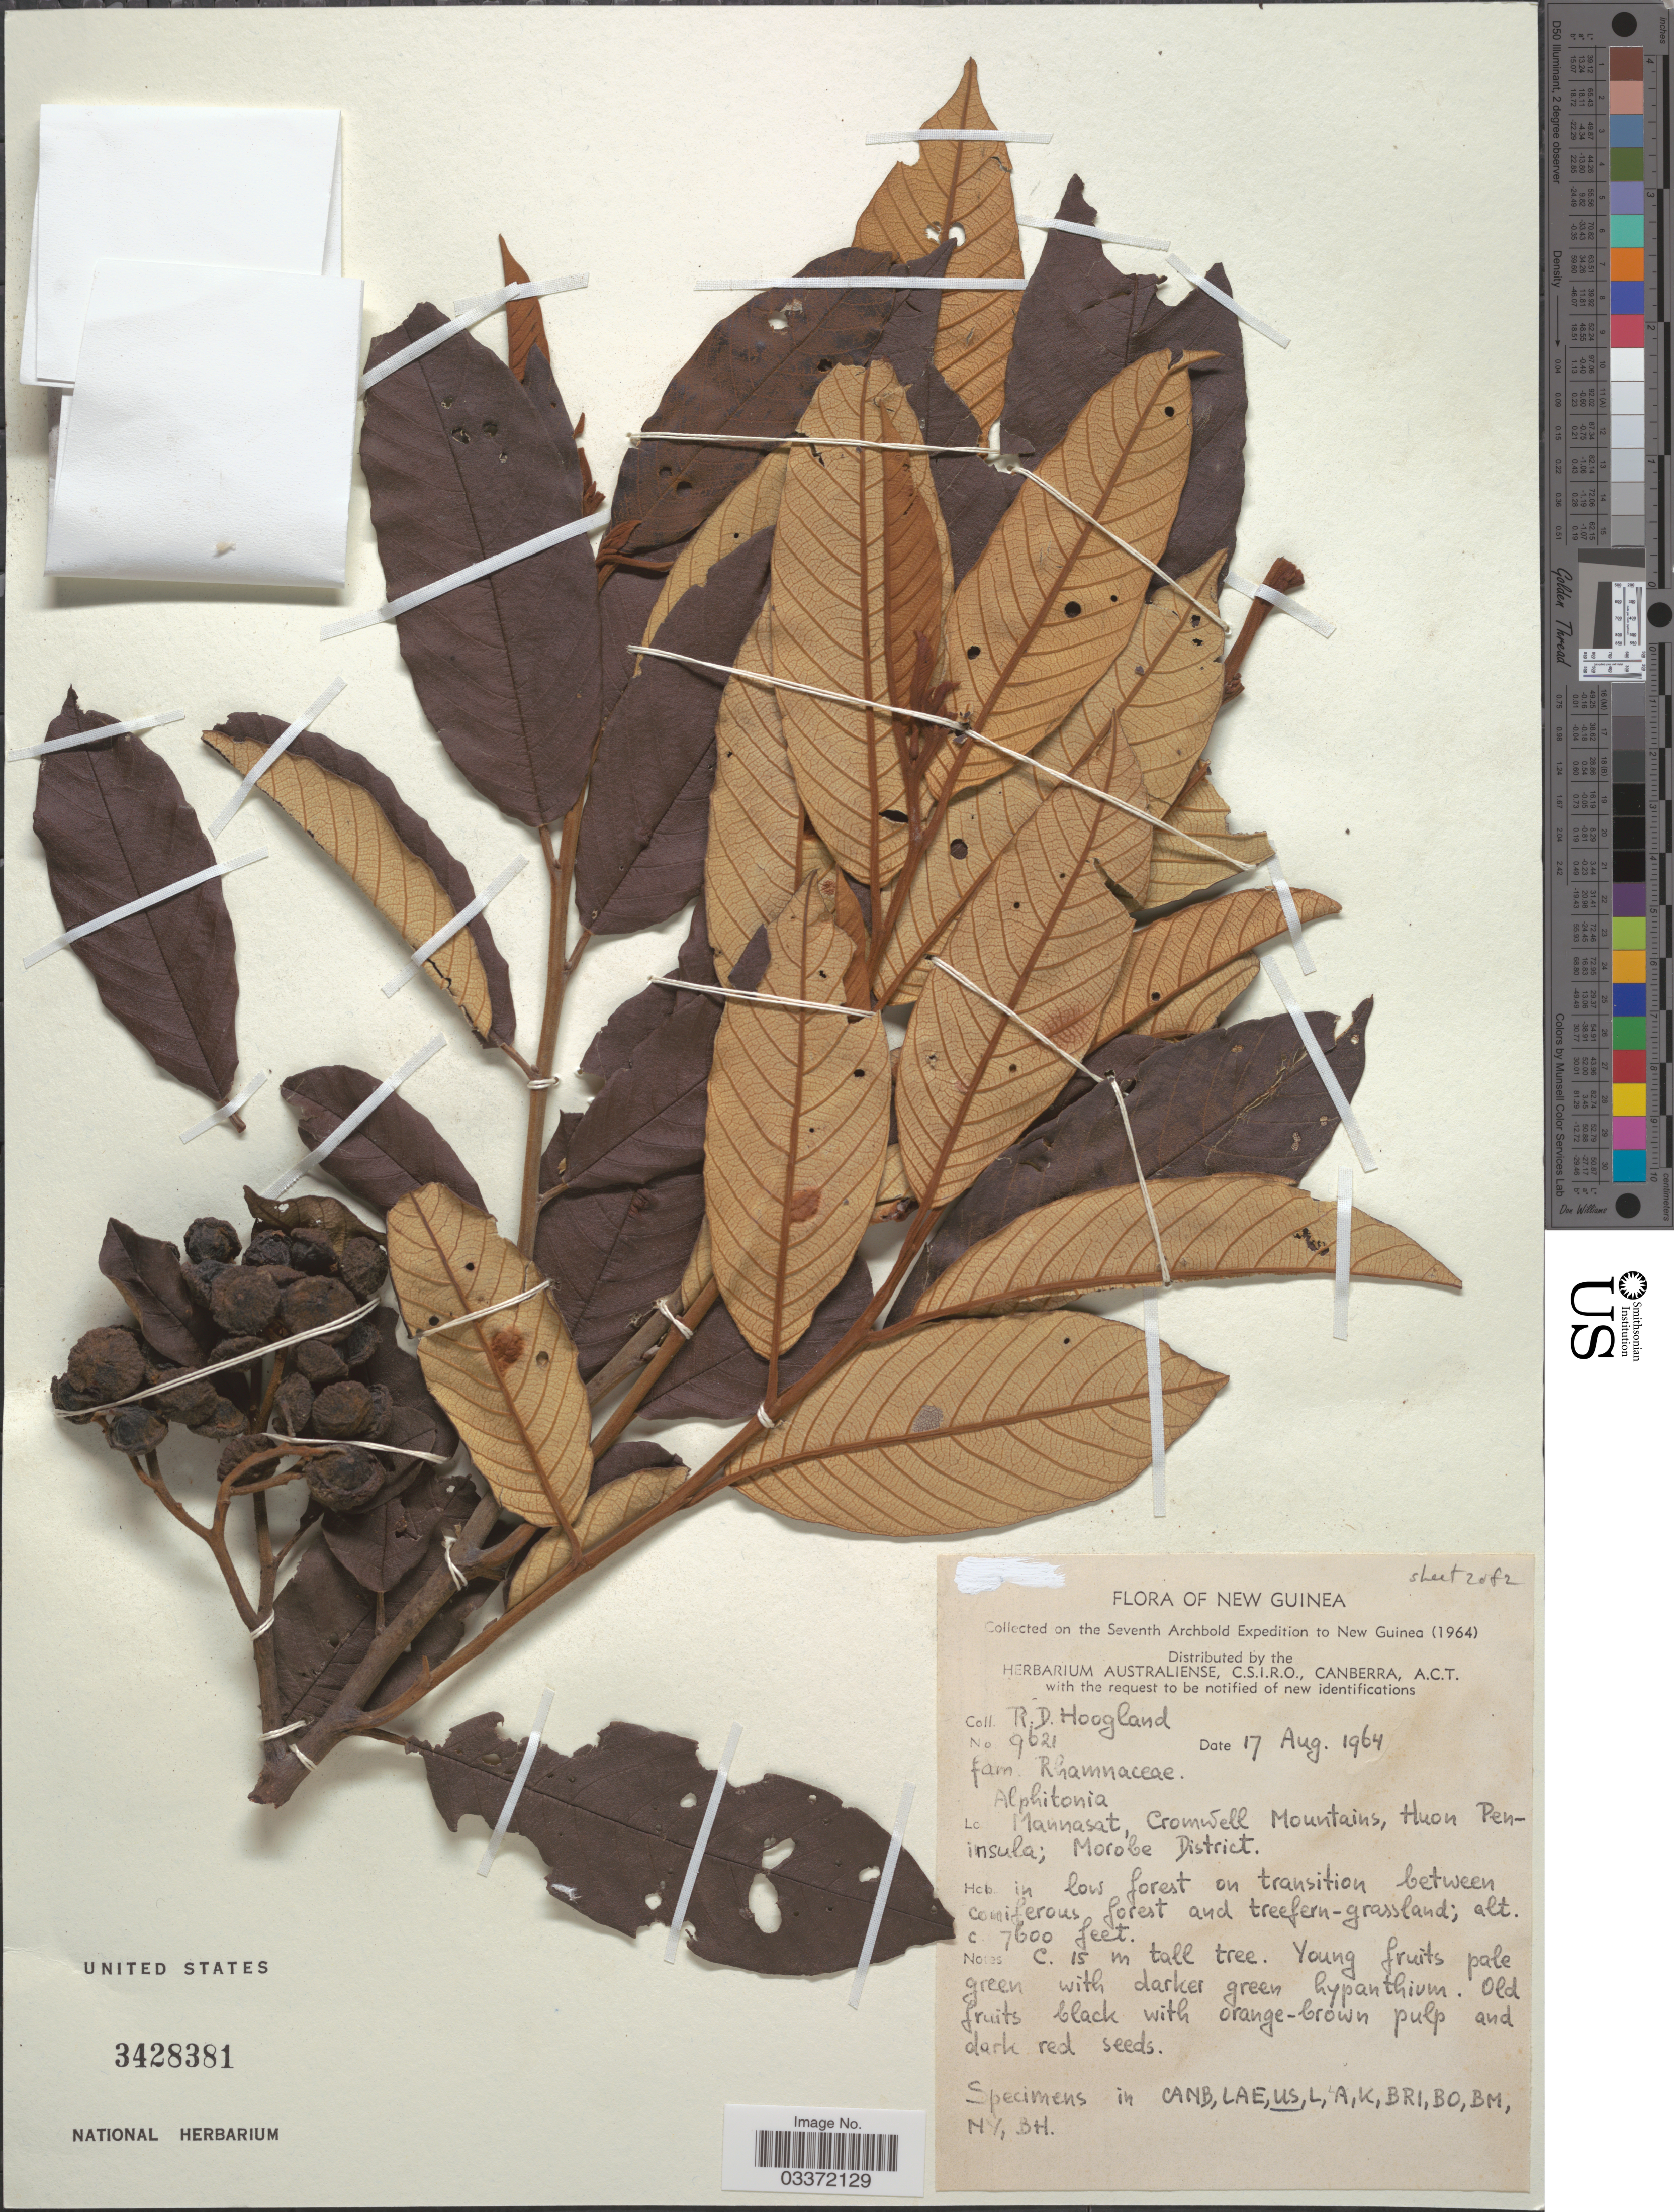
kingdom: Plantae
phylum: Tracheophyta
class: Magnoliopsida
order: Rosales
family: Rhamnaceae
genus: Alphitonia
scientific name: Alphitonia sp.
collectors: R. D. Hoogland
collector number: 9621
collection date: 1964-08-17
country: Papua New Guinea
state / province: Morobe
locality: New Guinea, Mannasat, Cromwell Mountains, Huon Peninsula; Morobe District.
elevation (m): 2316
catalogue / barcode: US 3428381